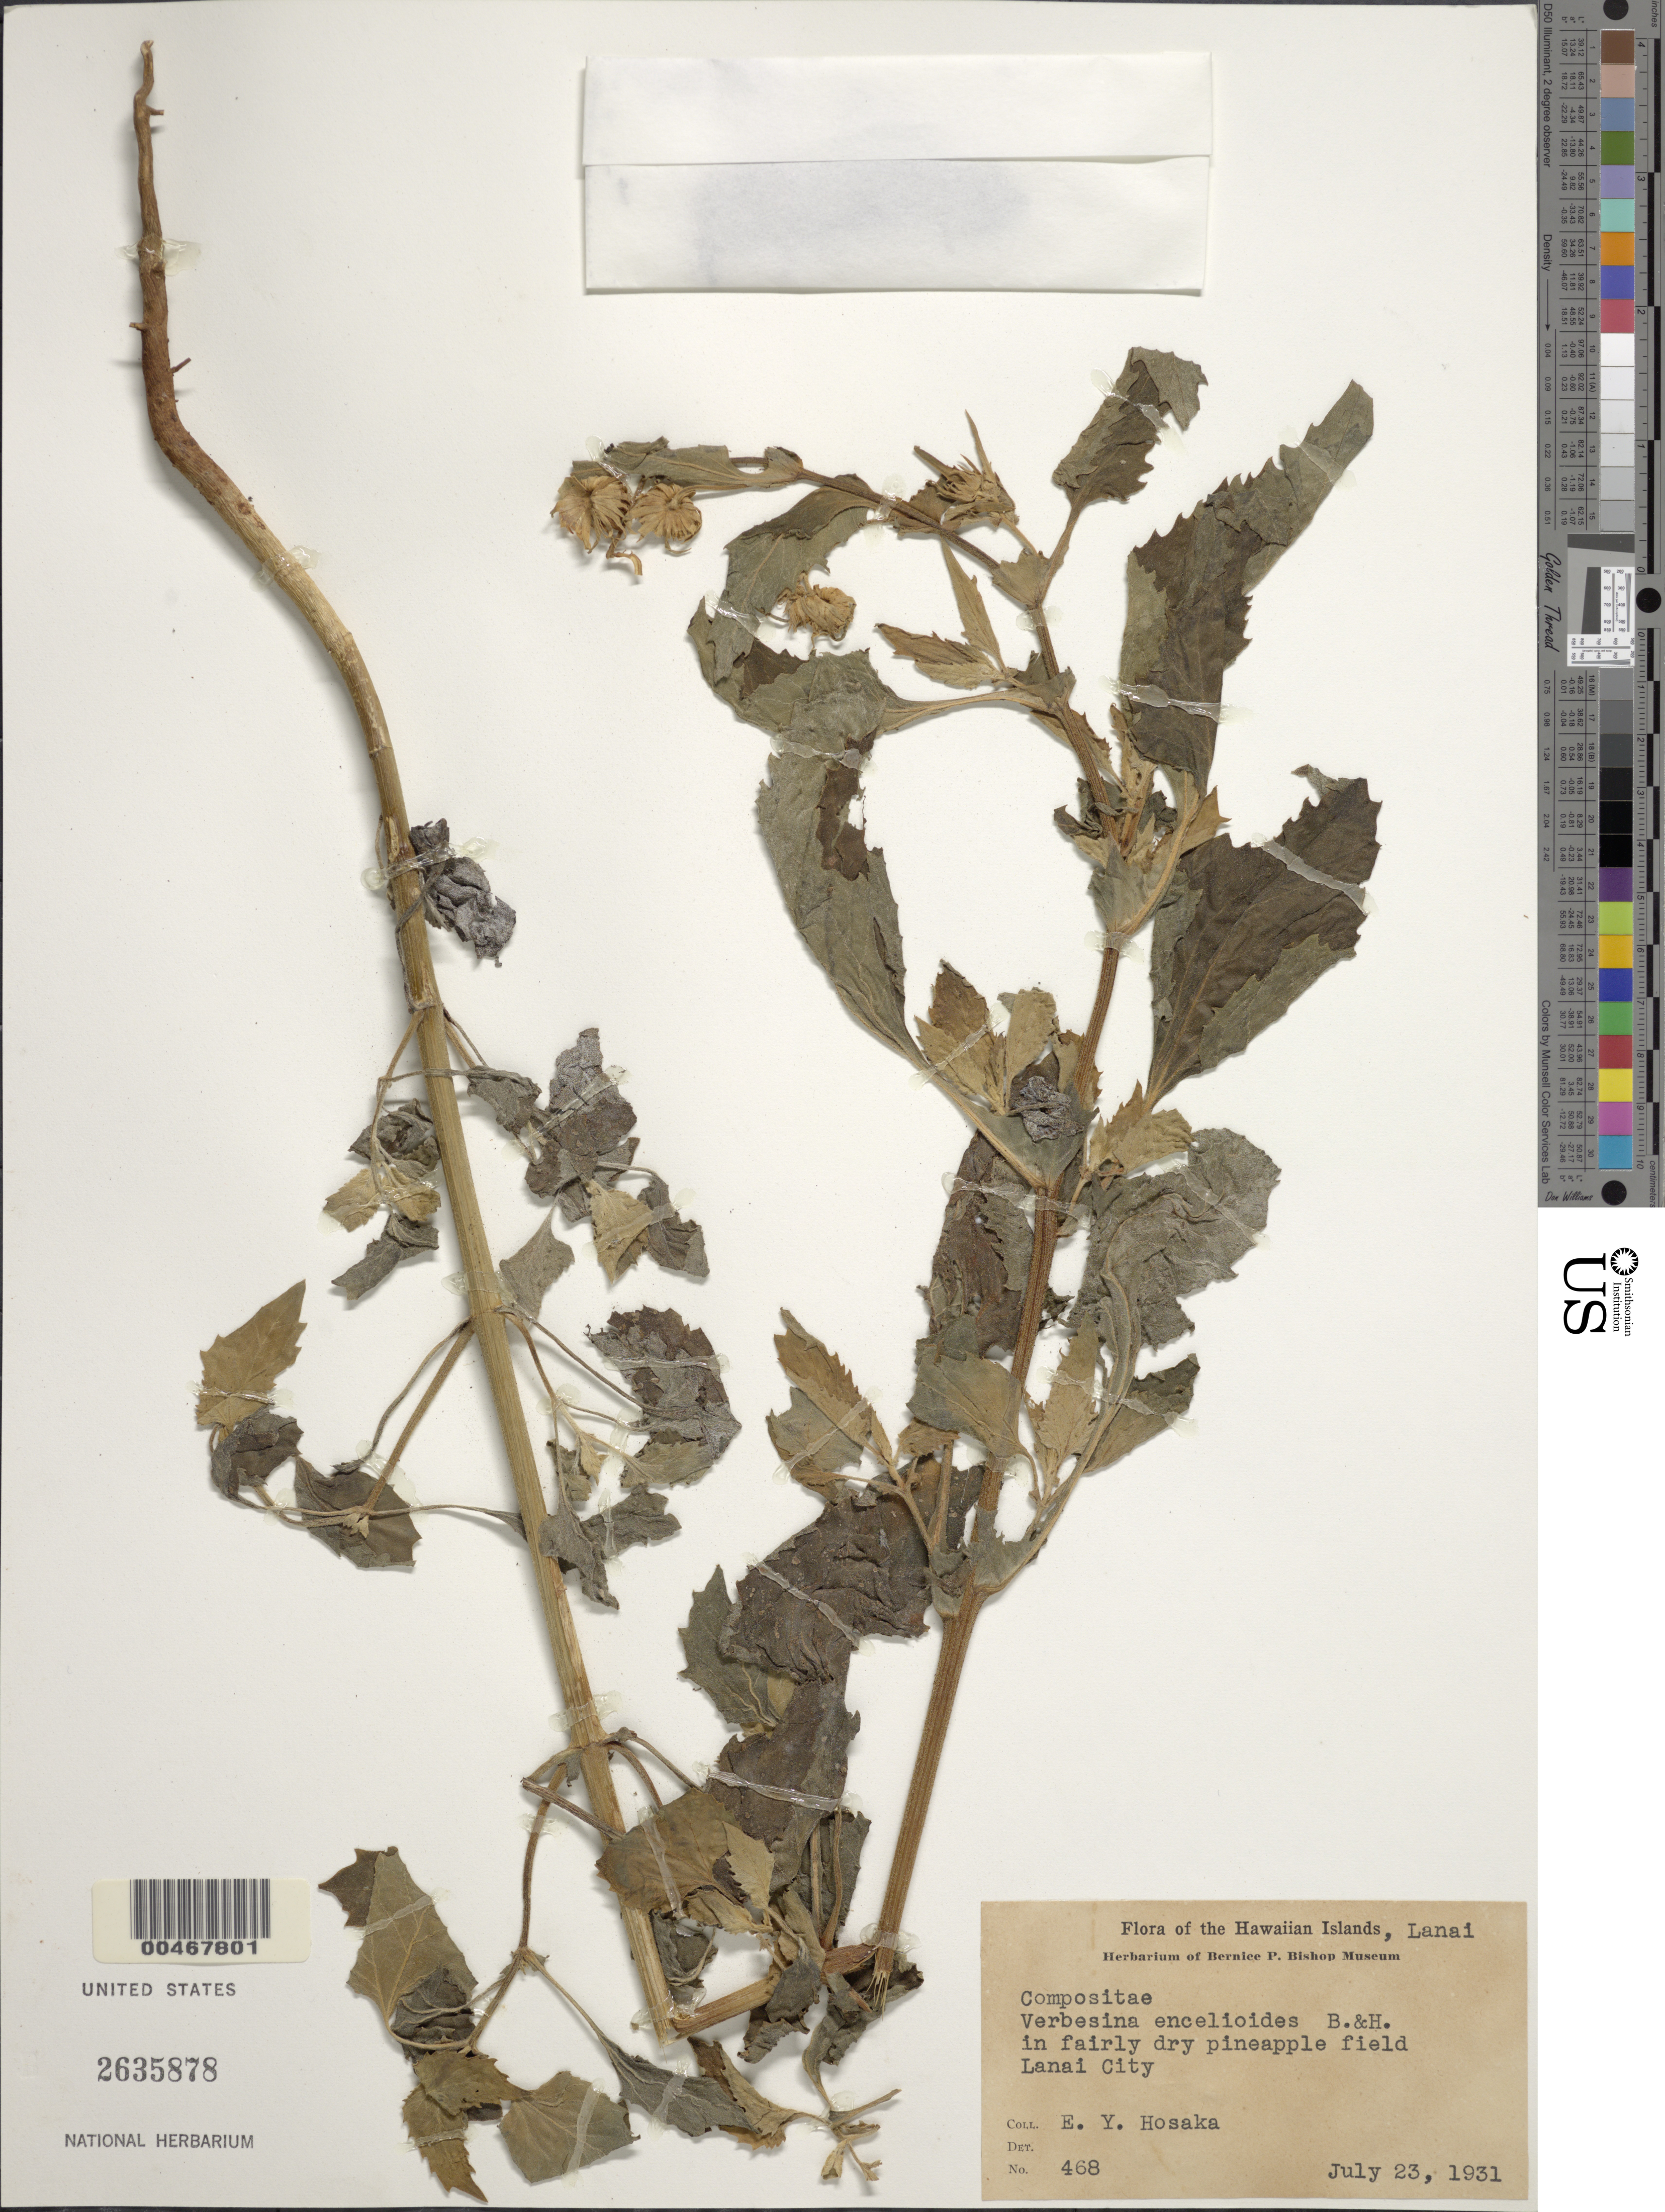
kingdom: Plantae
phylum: Tracheophyta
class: Magnoliopsida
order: Asterales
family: Asteraceae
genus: Verbesina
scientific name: Verbesina encelioides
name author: (Cav.) Benth. & Hook. ex A. Gray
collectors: E. Y. Hosaka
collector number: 468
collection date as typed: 23 Jul 1931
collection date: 1931-07-23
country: United States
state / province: Hawaii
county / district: Maui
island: Lana'i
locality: Lanai City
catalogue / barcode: US 2635878